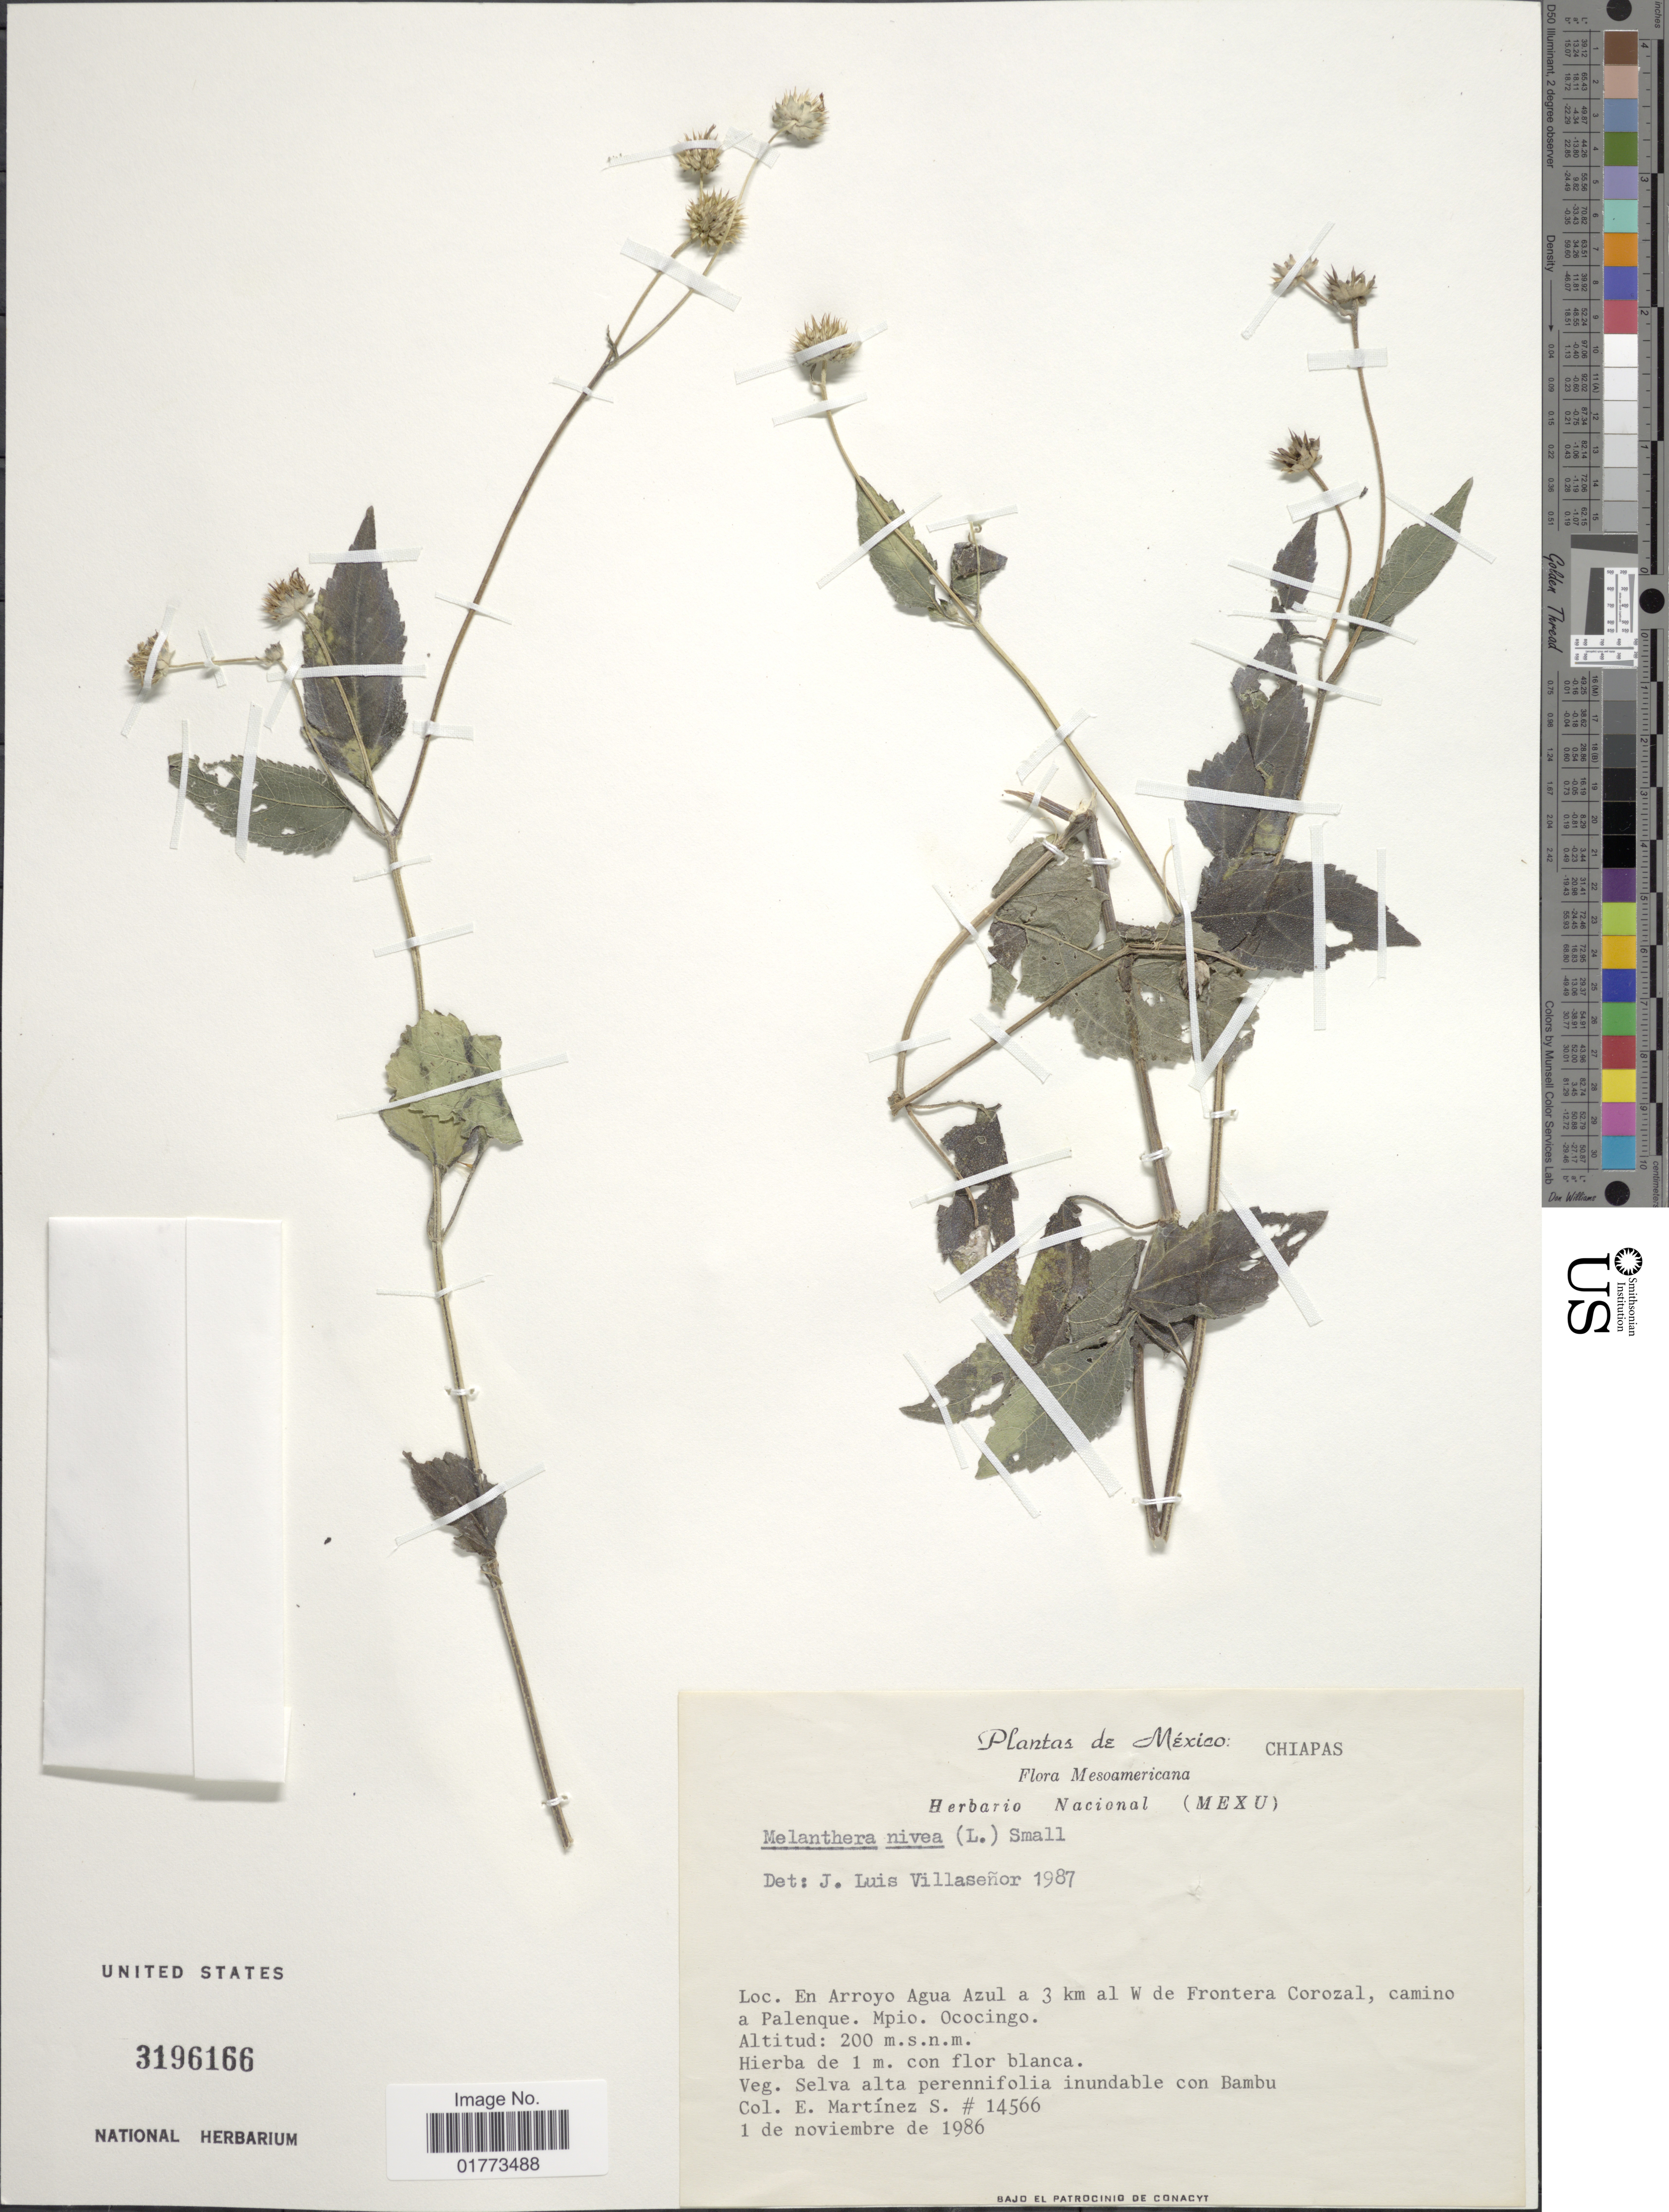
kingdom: Plantae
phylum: Tracheophyta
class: Magnoliopsida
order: Asterales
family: Asteraceae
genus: Melanthera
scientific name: Melanthera nivea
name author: (L.) Small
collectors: E. M. Martínez S.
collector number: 14566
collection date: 1986-11-01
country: Mexico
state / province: Chiapas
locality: En Arroyo Agua Azul a 3 km al W de Frontera Corozal, camino a Palenque, Mpio Ococingo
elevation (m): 200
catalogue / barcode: US 3196166